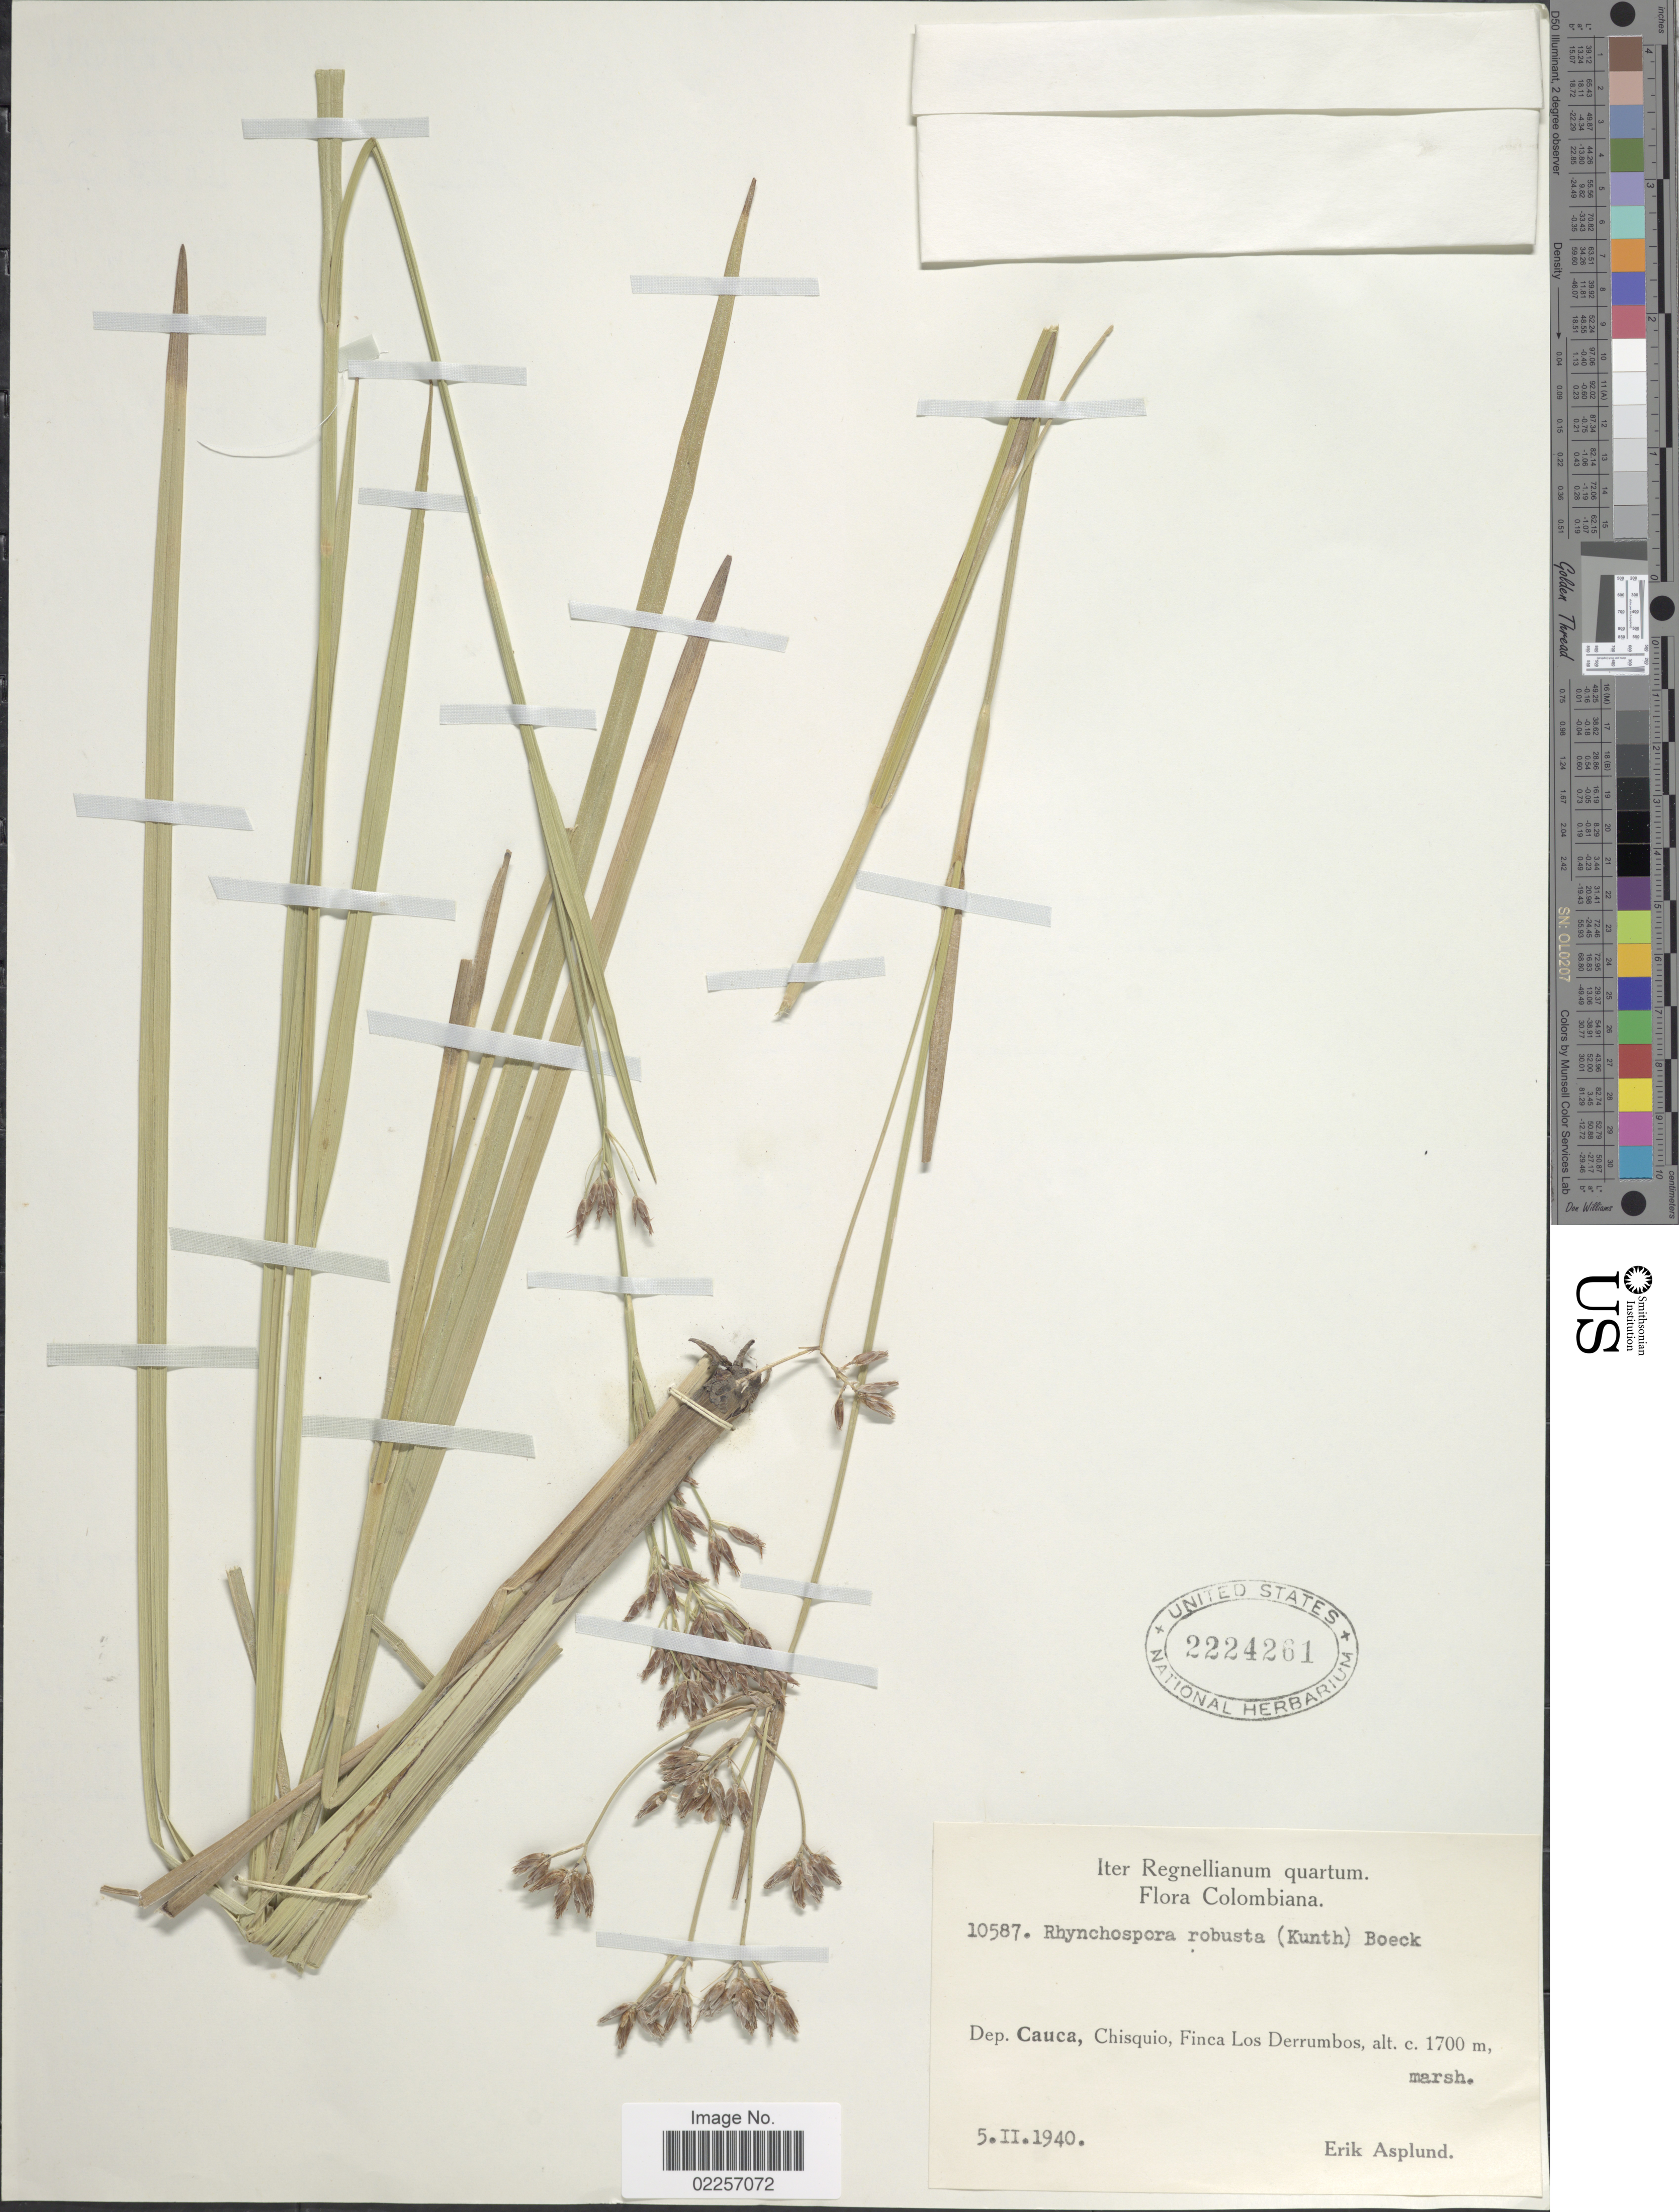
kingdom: Plantae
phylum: Tracheophyta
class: Liliopsida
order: Poales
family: Cyperaceae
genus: Rhynchospora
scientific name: Rhynchospora robusta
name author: (Kunth) Boeckeler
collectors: E. Asplund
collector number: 10587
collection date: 1940-02-05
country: Colombia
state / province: Cauca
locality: Colombiana. Chisquio, Finca Los Derrumbos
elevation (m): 1700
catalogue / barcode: US 2224261